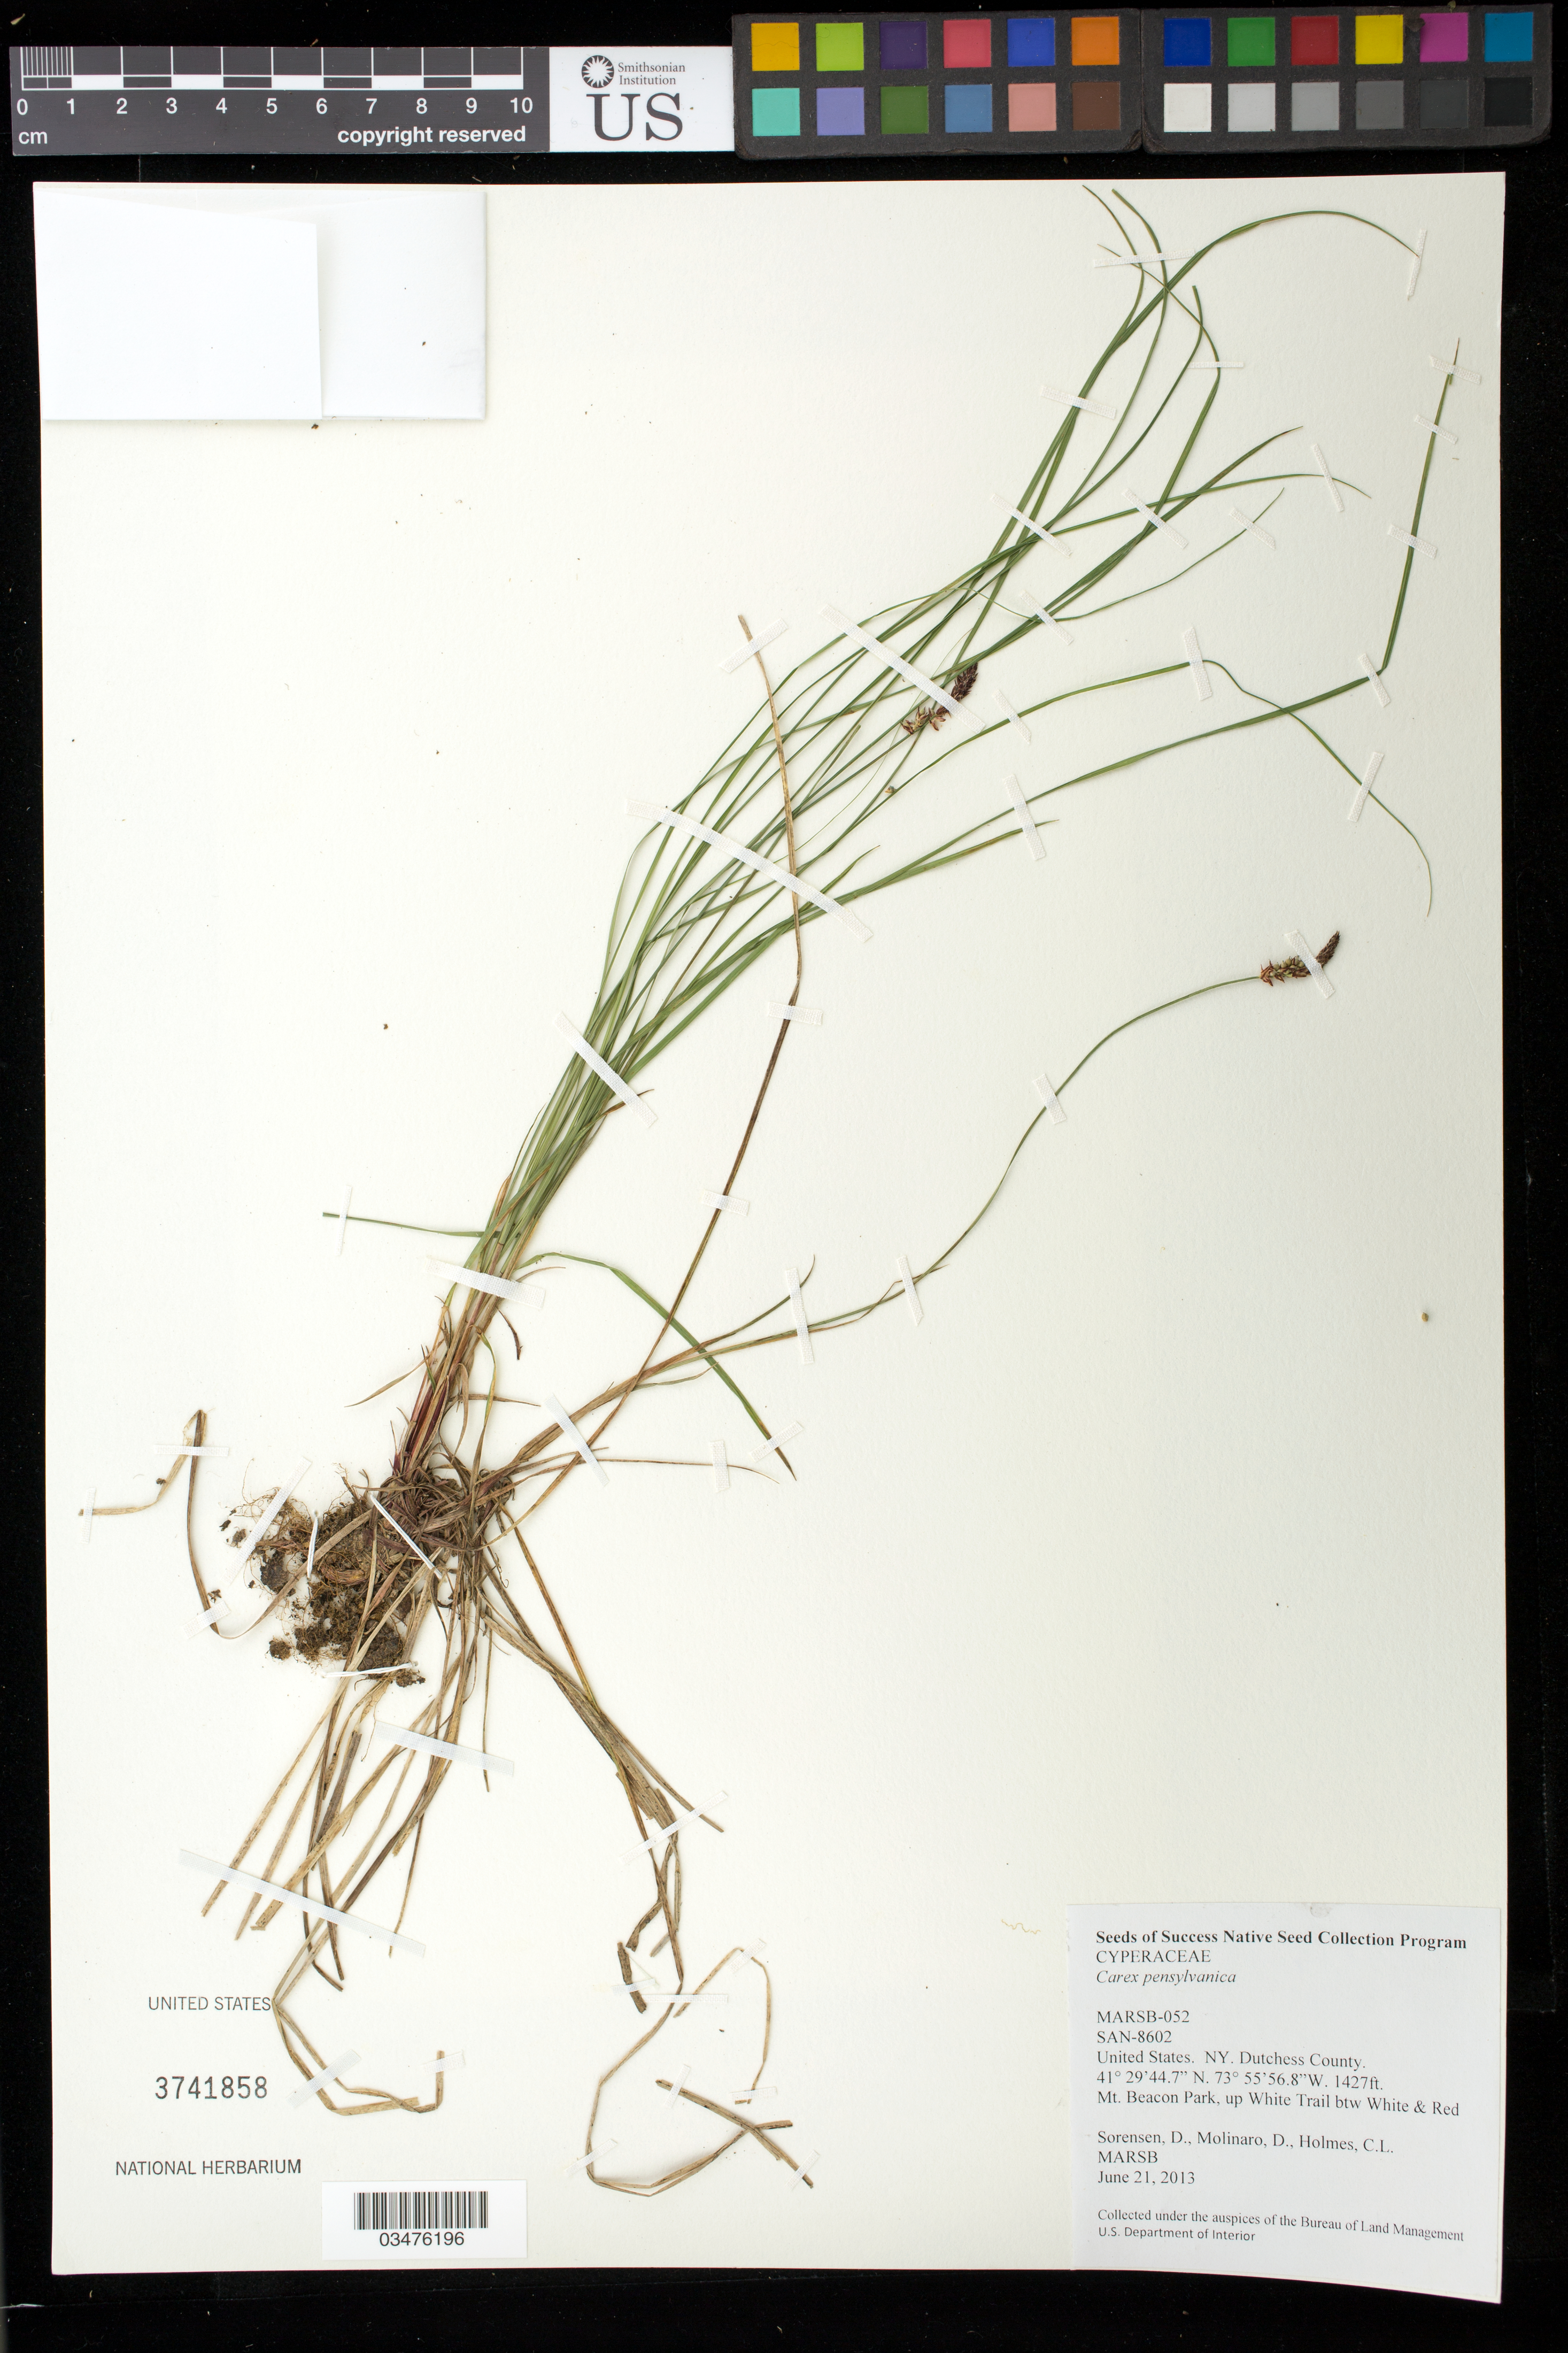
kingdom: Plantae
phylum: Tracheophyta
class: Liliopsida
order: Poales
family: Cyperaceae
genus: Carex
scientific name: Carex pensylvanica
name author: Lam.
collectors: D. Sorensen, D. Molinaro & C. Holmes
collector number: MARSB-052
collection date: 2013-06-21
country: United States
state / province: New York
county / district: Dutchess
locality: Mt. Beacon Park, up White Trail btw White and Red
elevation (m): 435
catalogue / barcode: US 3741858